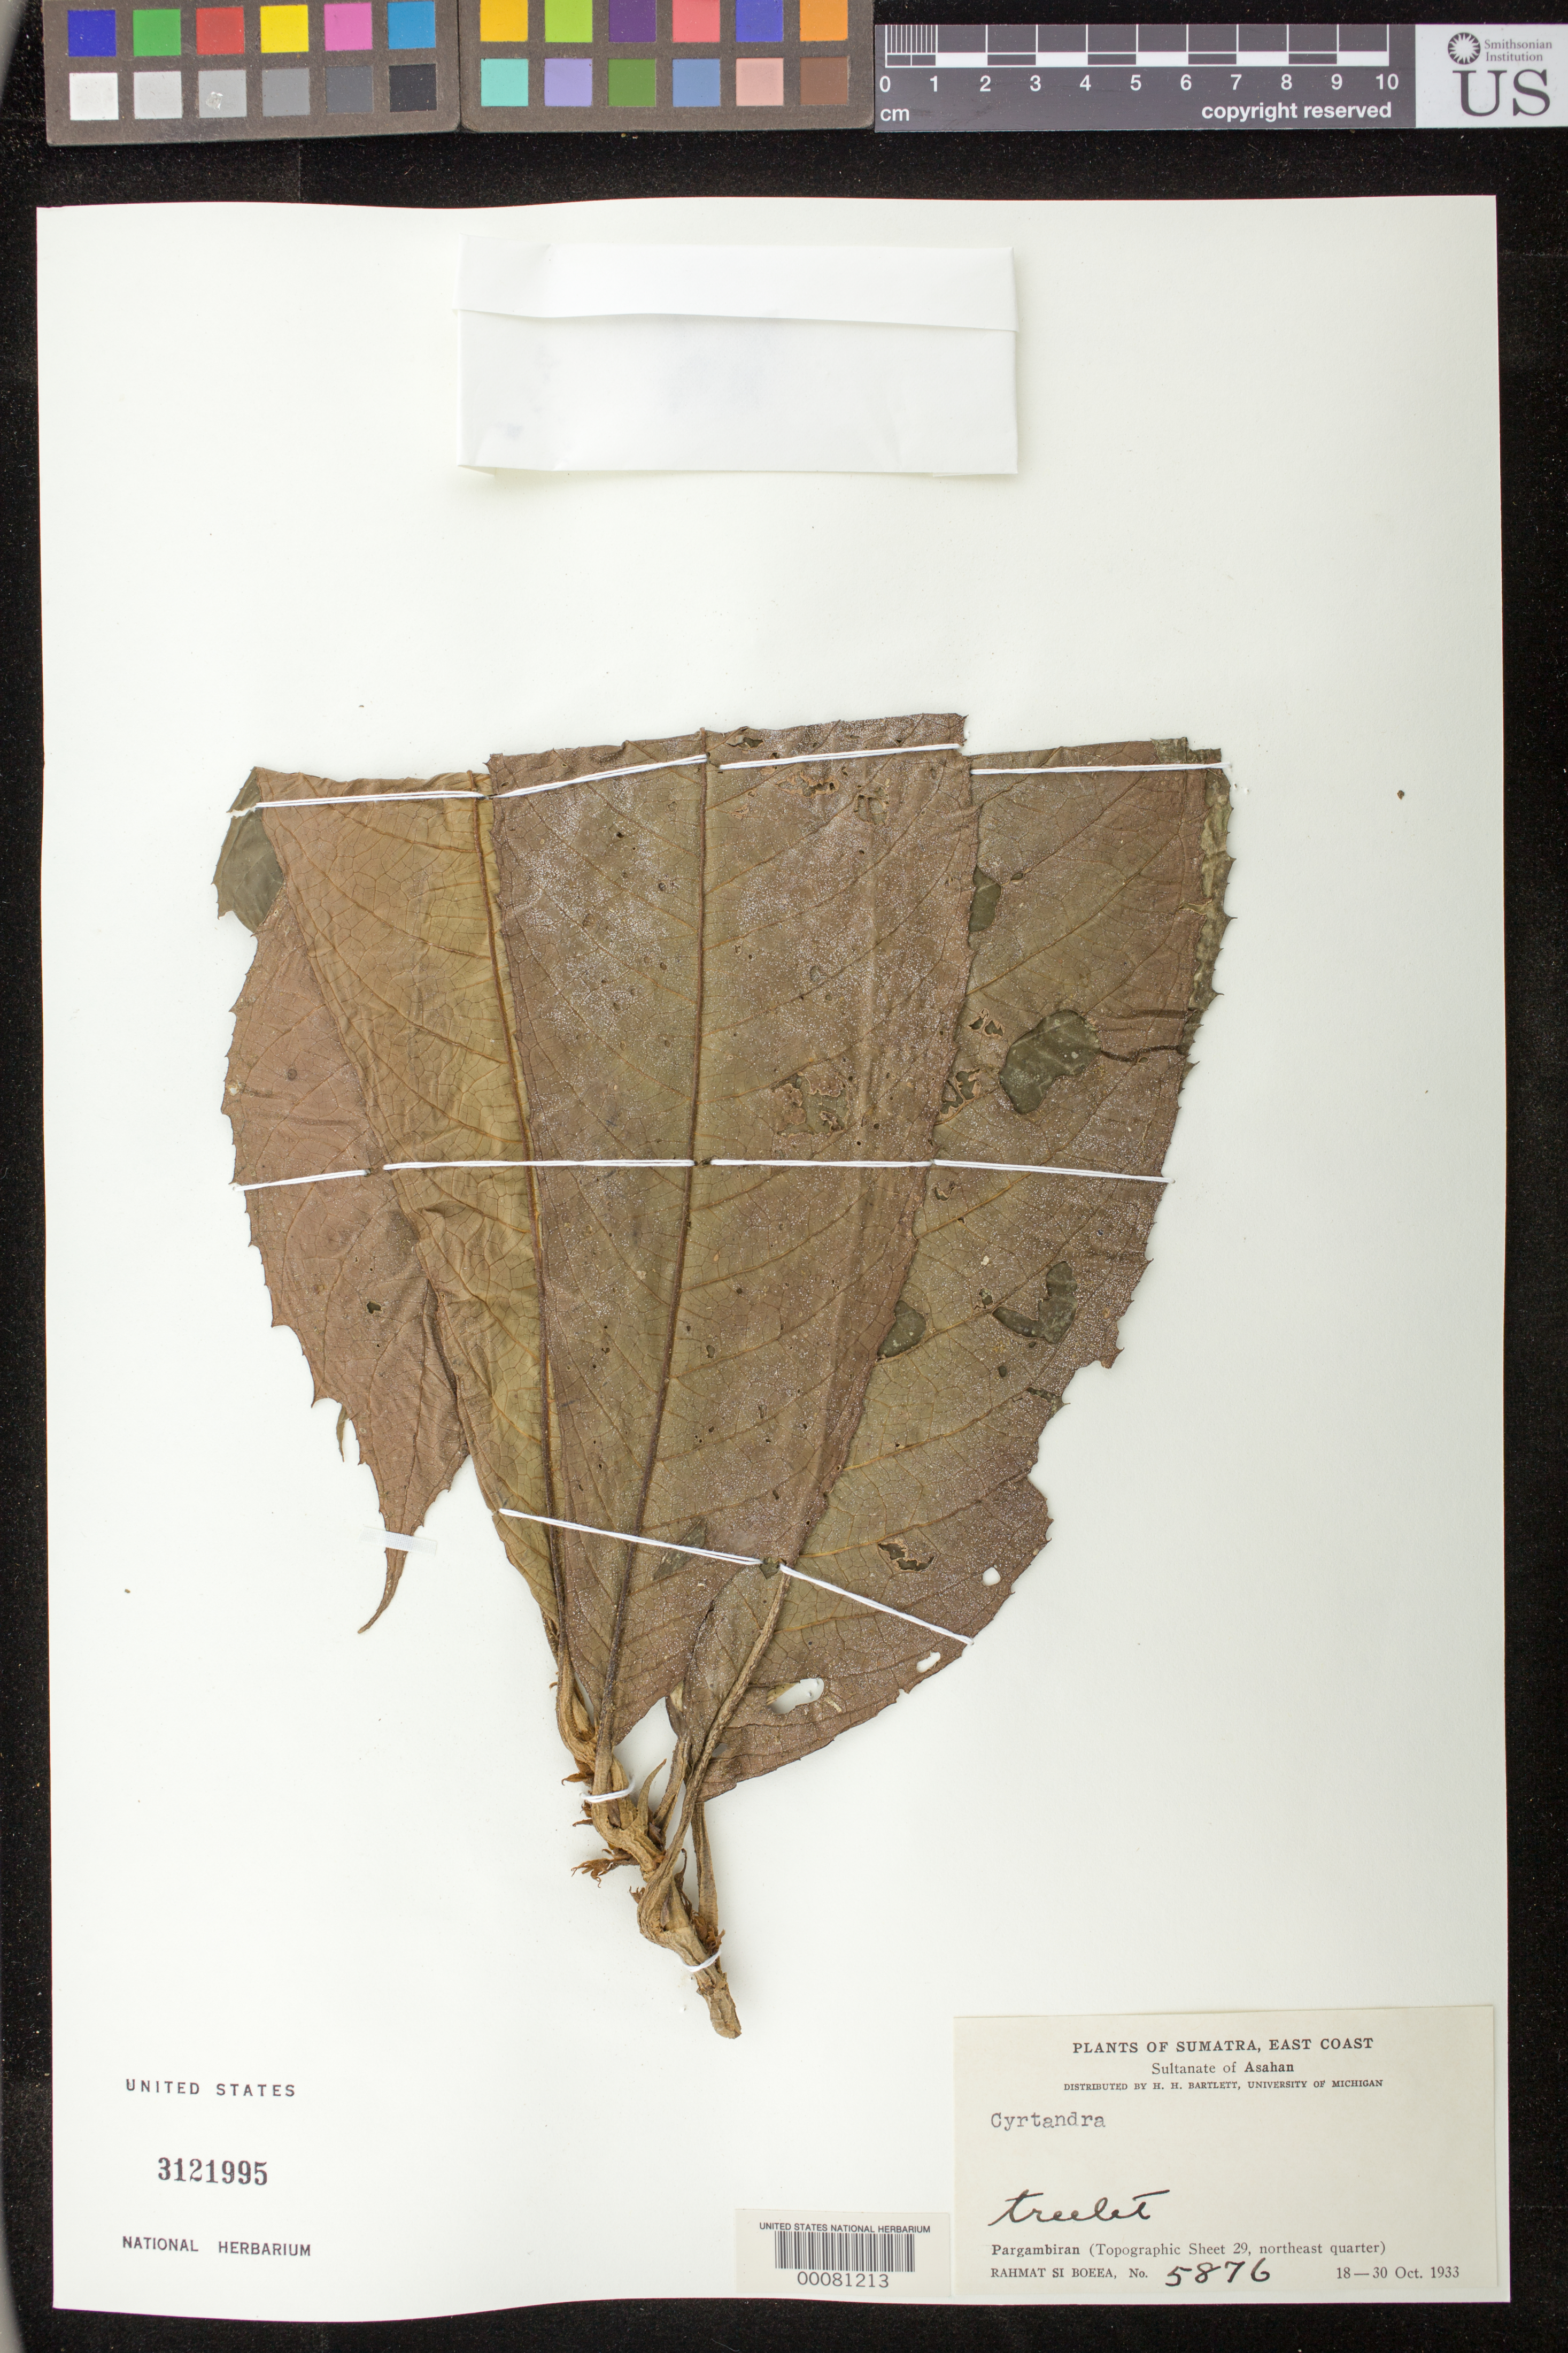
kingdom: Plantae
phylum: Tracheophyta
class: Magnoliopsida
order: Lamiales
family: Gesneriaceae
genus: Cyrtandra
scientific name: Cyrtandra sp.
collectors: Rahmat Si Boeea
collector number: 5876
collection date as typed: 18-30 Oct 1933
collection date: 1933-10-18/1933-10-30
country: Indonesia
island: Sumatra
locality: East coast, pargambiran (topographic sheet 29, ne quarter)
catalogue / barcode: US 3121995